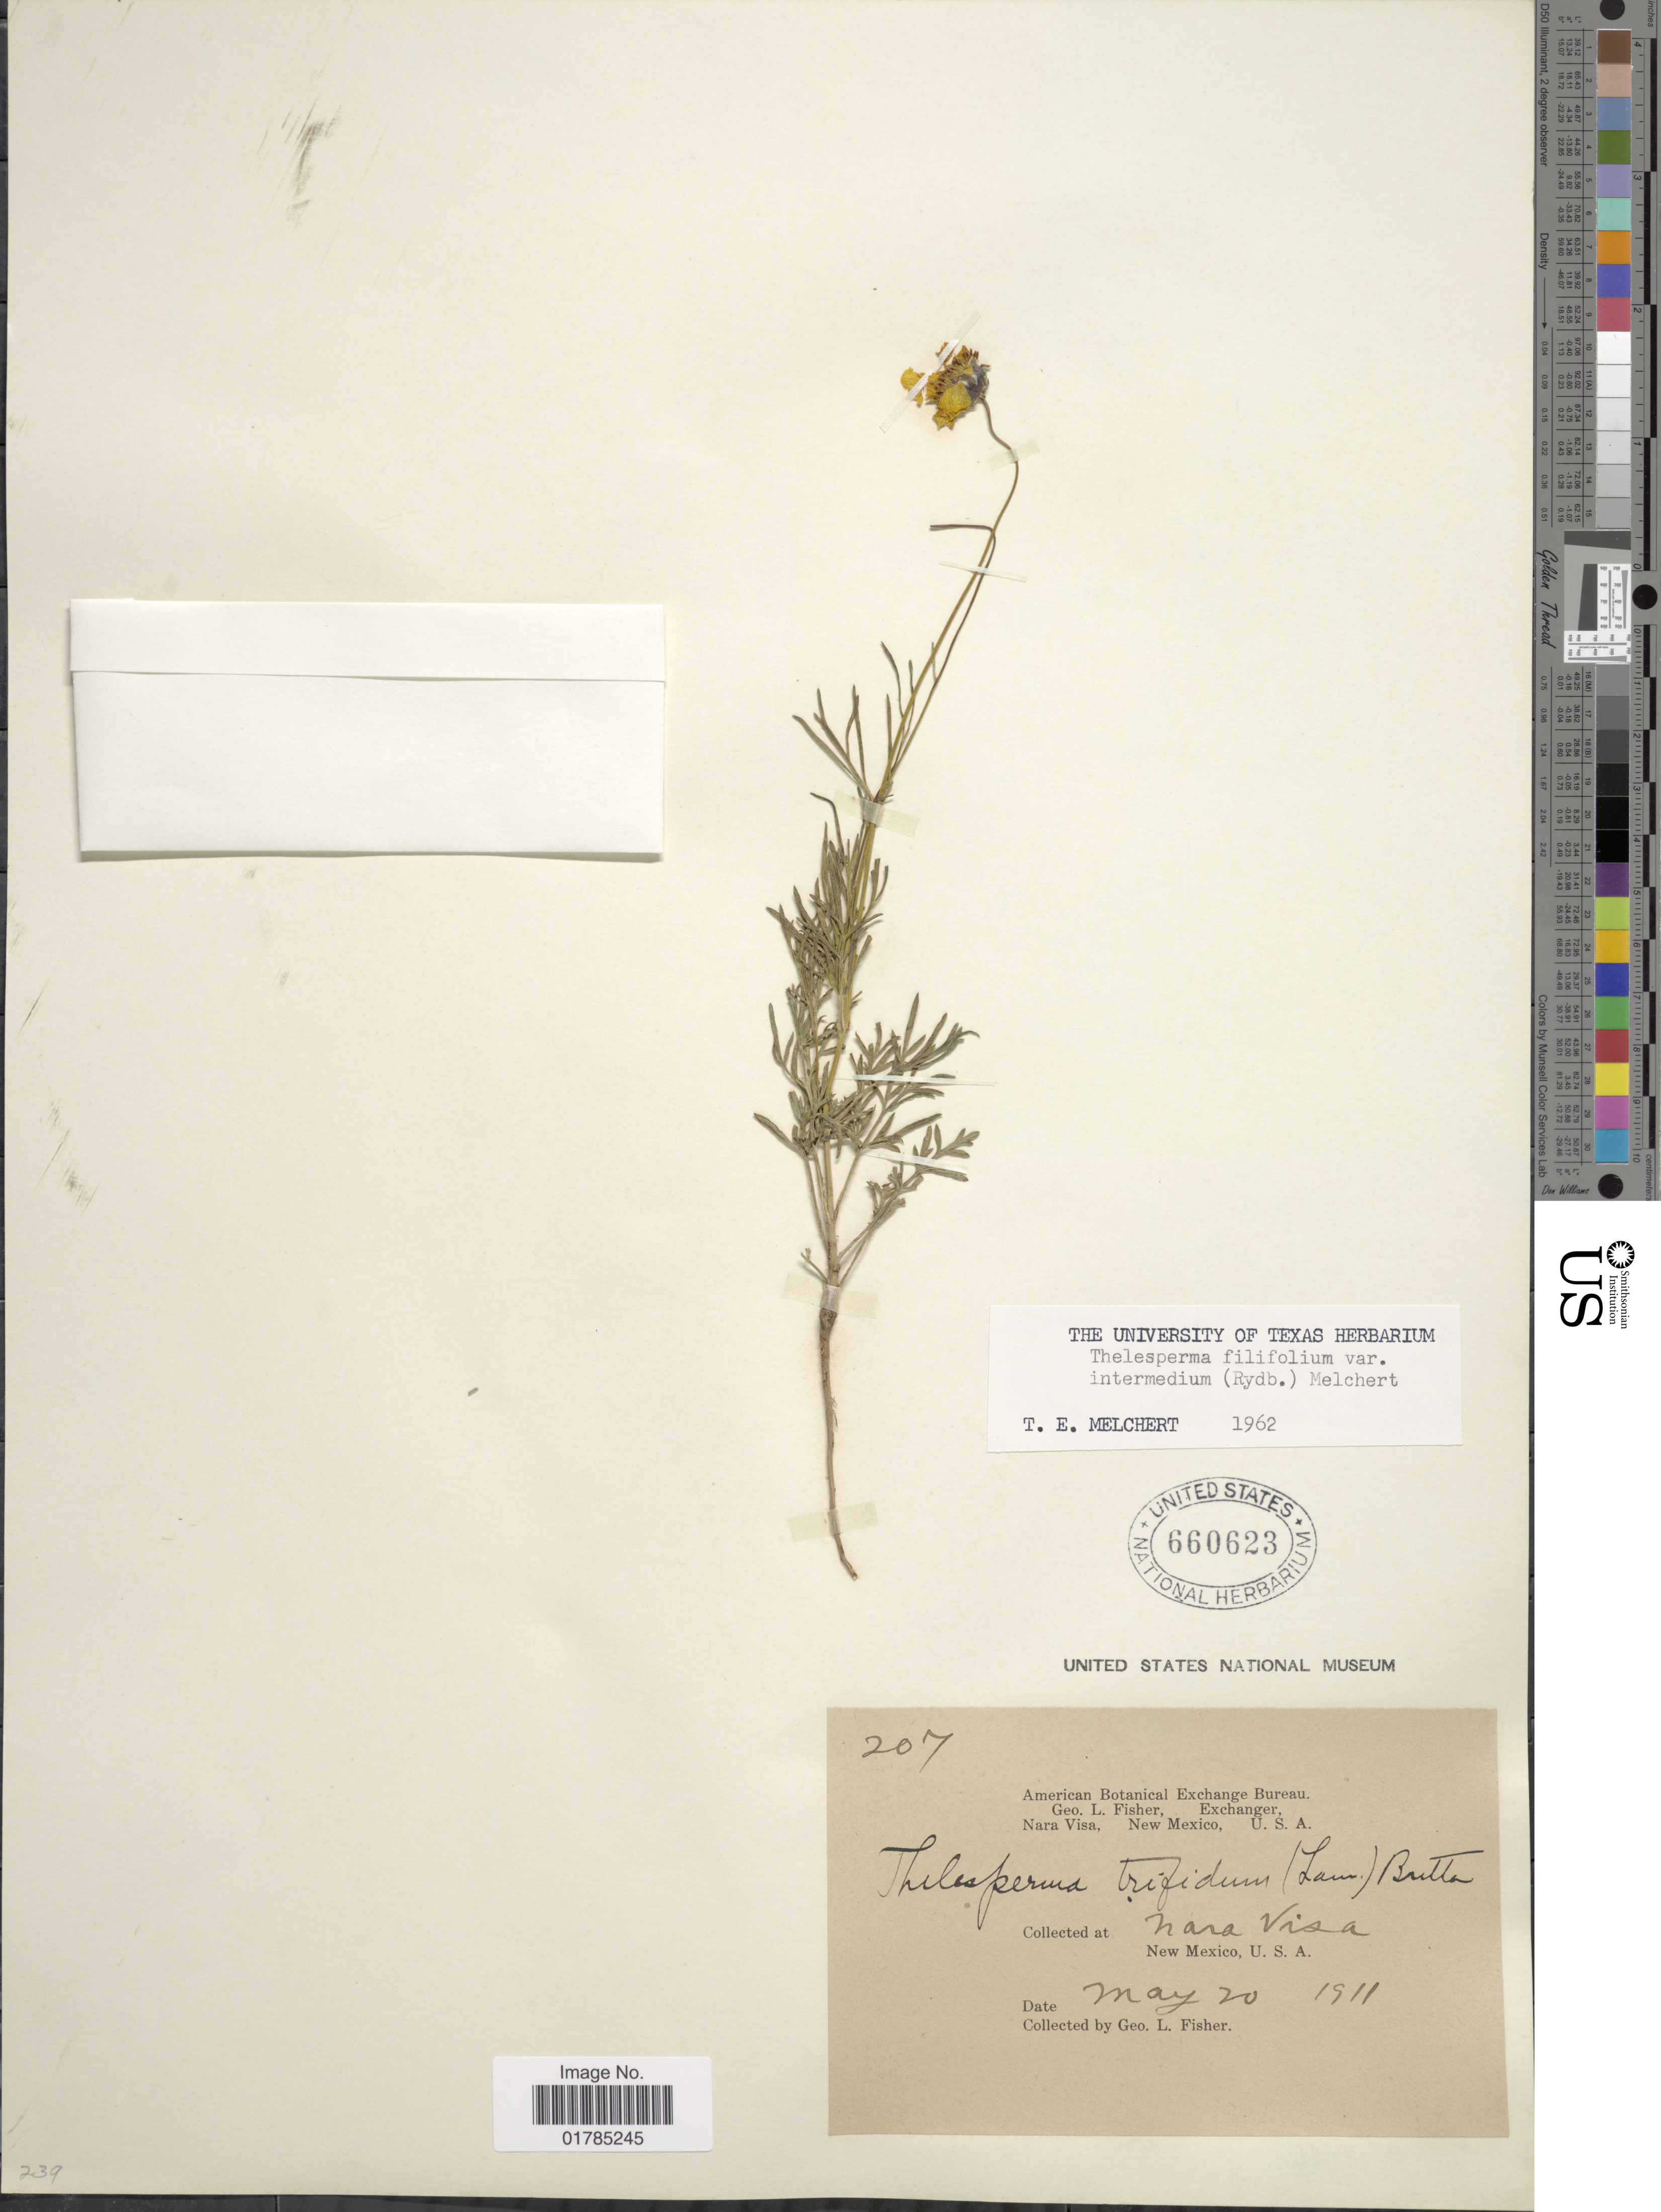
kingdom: Plantae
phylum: Tracheophyta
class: Magnoliopsida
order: Asterales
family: Asteraceae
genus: Thelesperma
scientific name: Thelesperma filifolium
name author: (Hook.) A. Gray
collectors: G. L. Fisher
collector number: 207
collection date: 1911-05-20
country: United States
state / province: New Mexico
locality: Nara Visa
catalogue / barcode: US 660623